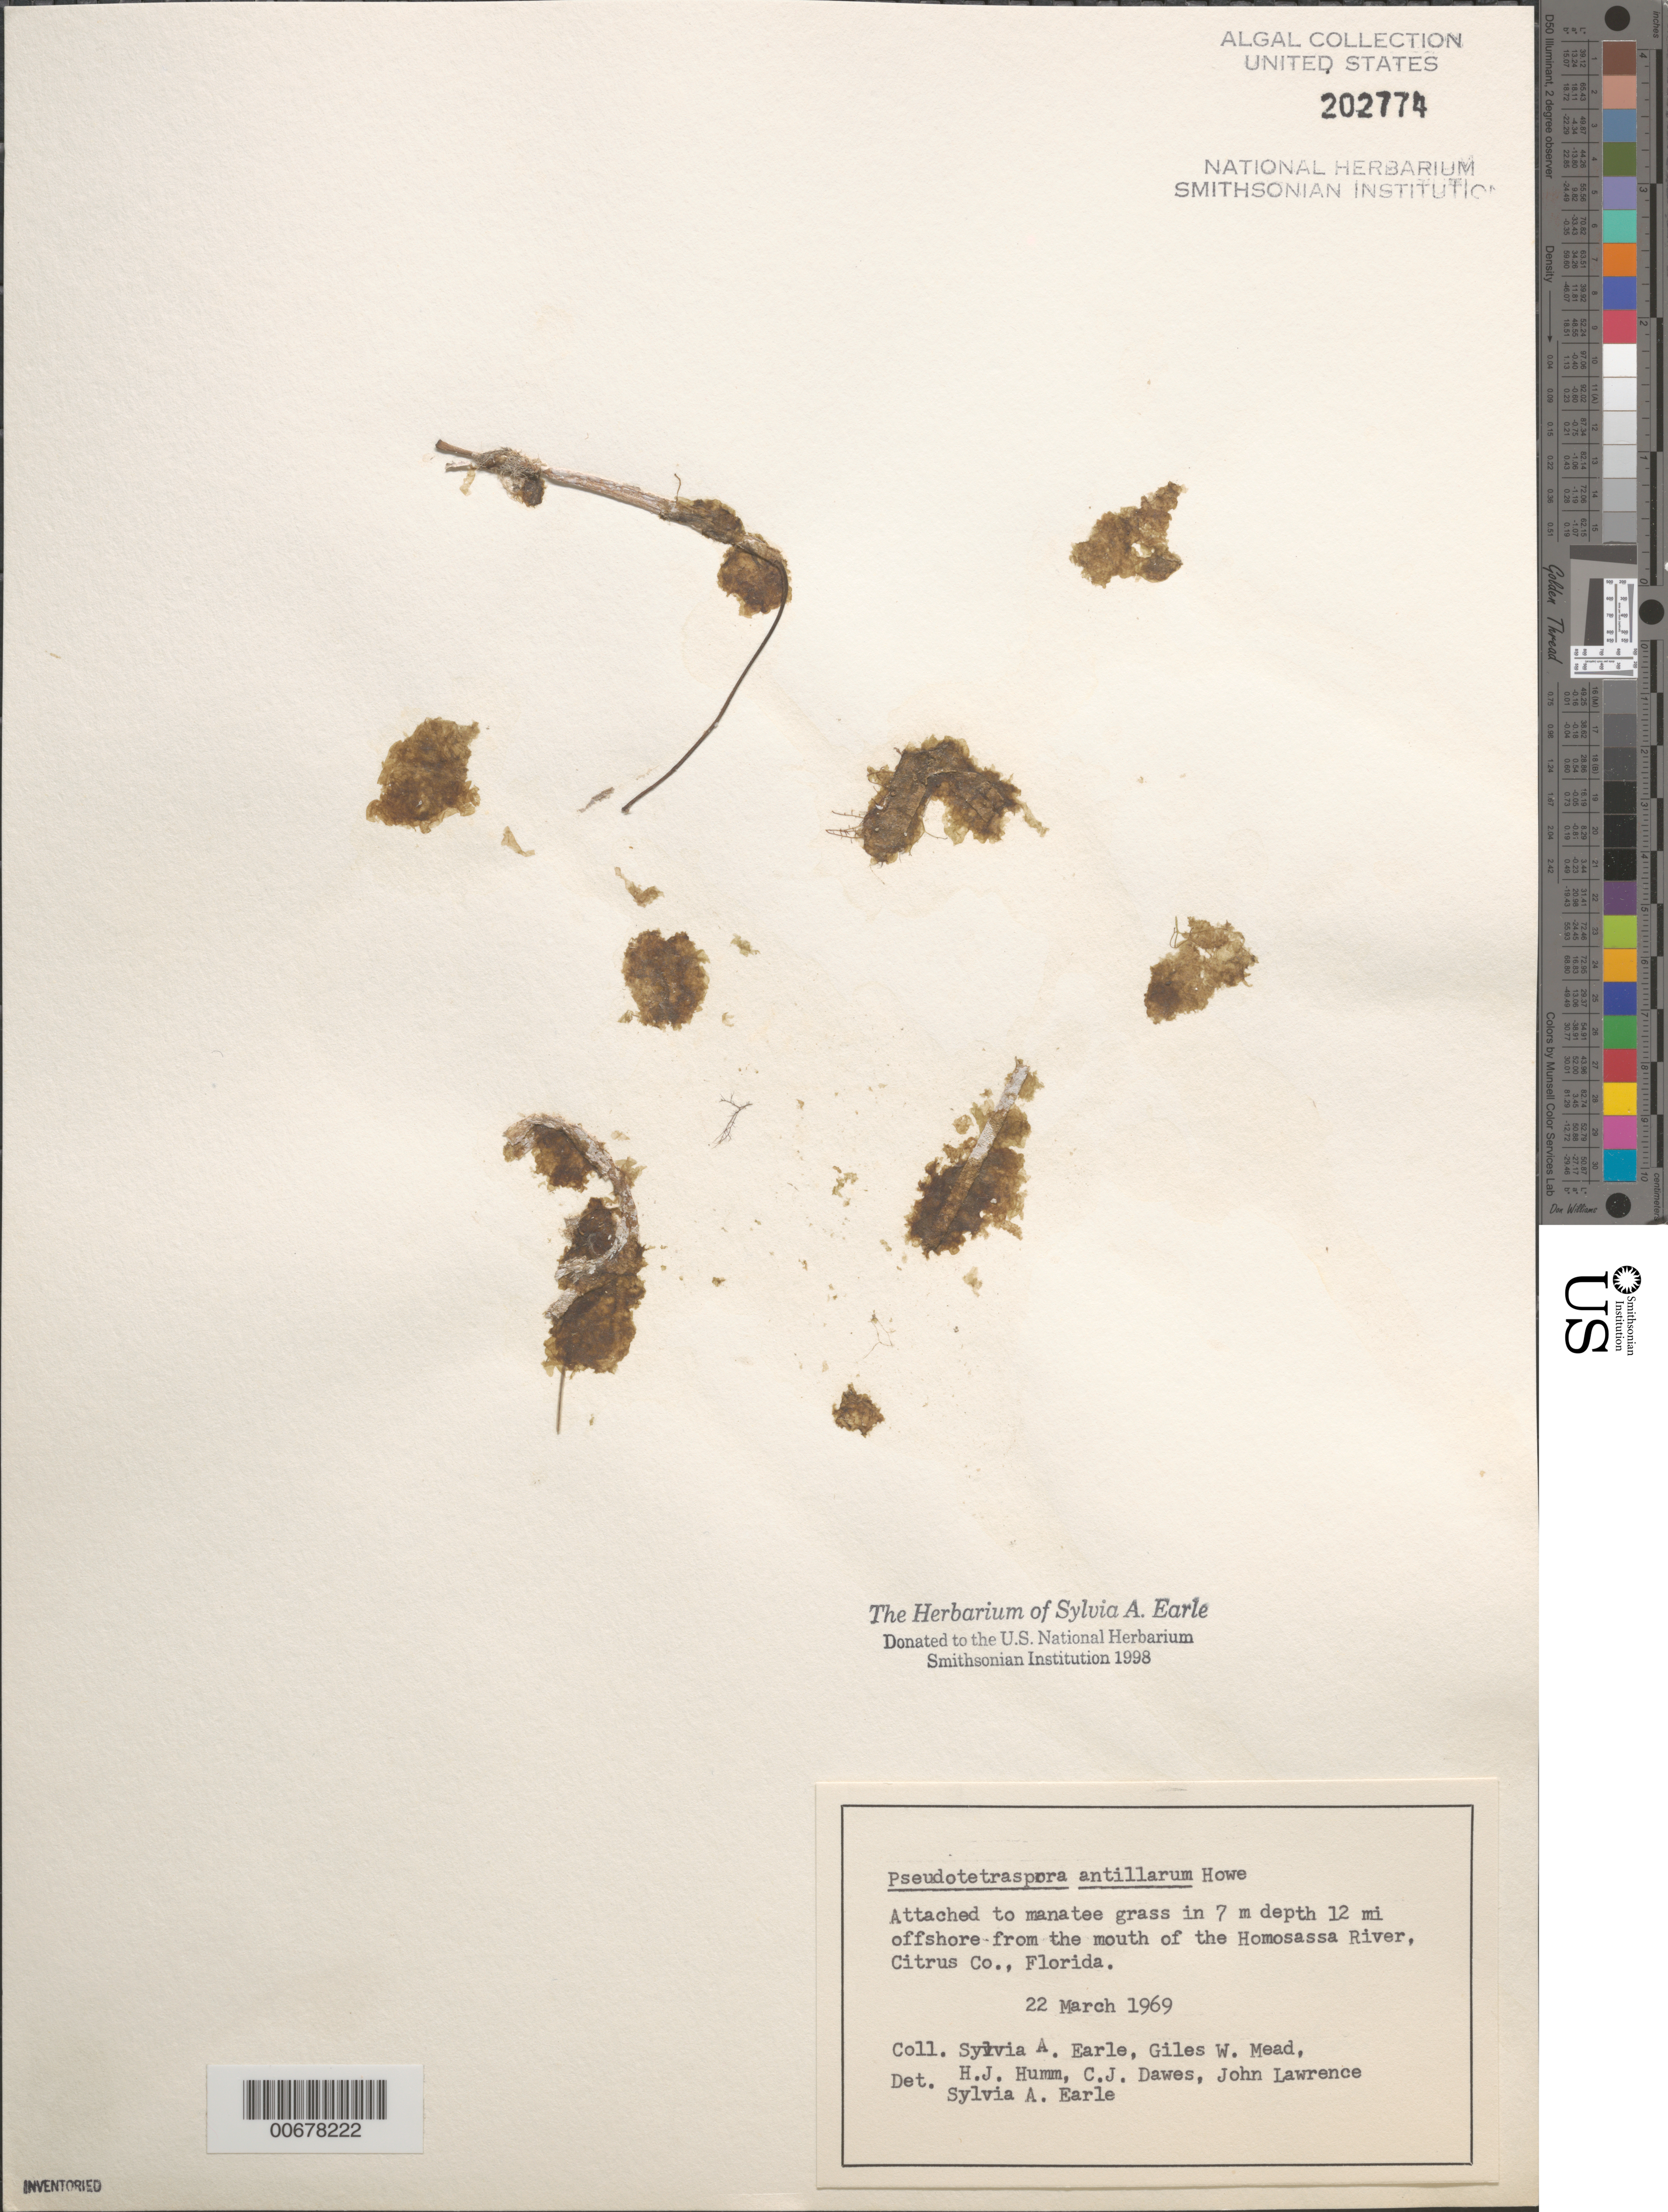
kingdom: Plantae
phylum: Chlorophyta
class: Chlorophyceae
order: Tetrasporales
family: Palmellopsidaceae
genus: Pseudotetraspora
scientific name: Pseudotetraspora marina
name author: N.Wille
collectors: S. A. Earle, G. W. Mead, H. J. Humm, C. Dawes & J. Lawrence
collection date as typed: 22 Mar 1969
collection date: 1969-03-22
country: United States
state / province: Florida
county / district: Citrus County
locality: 12 miles off Homosassa River mouth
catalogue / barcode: US 202774